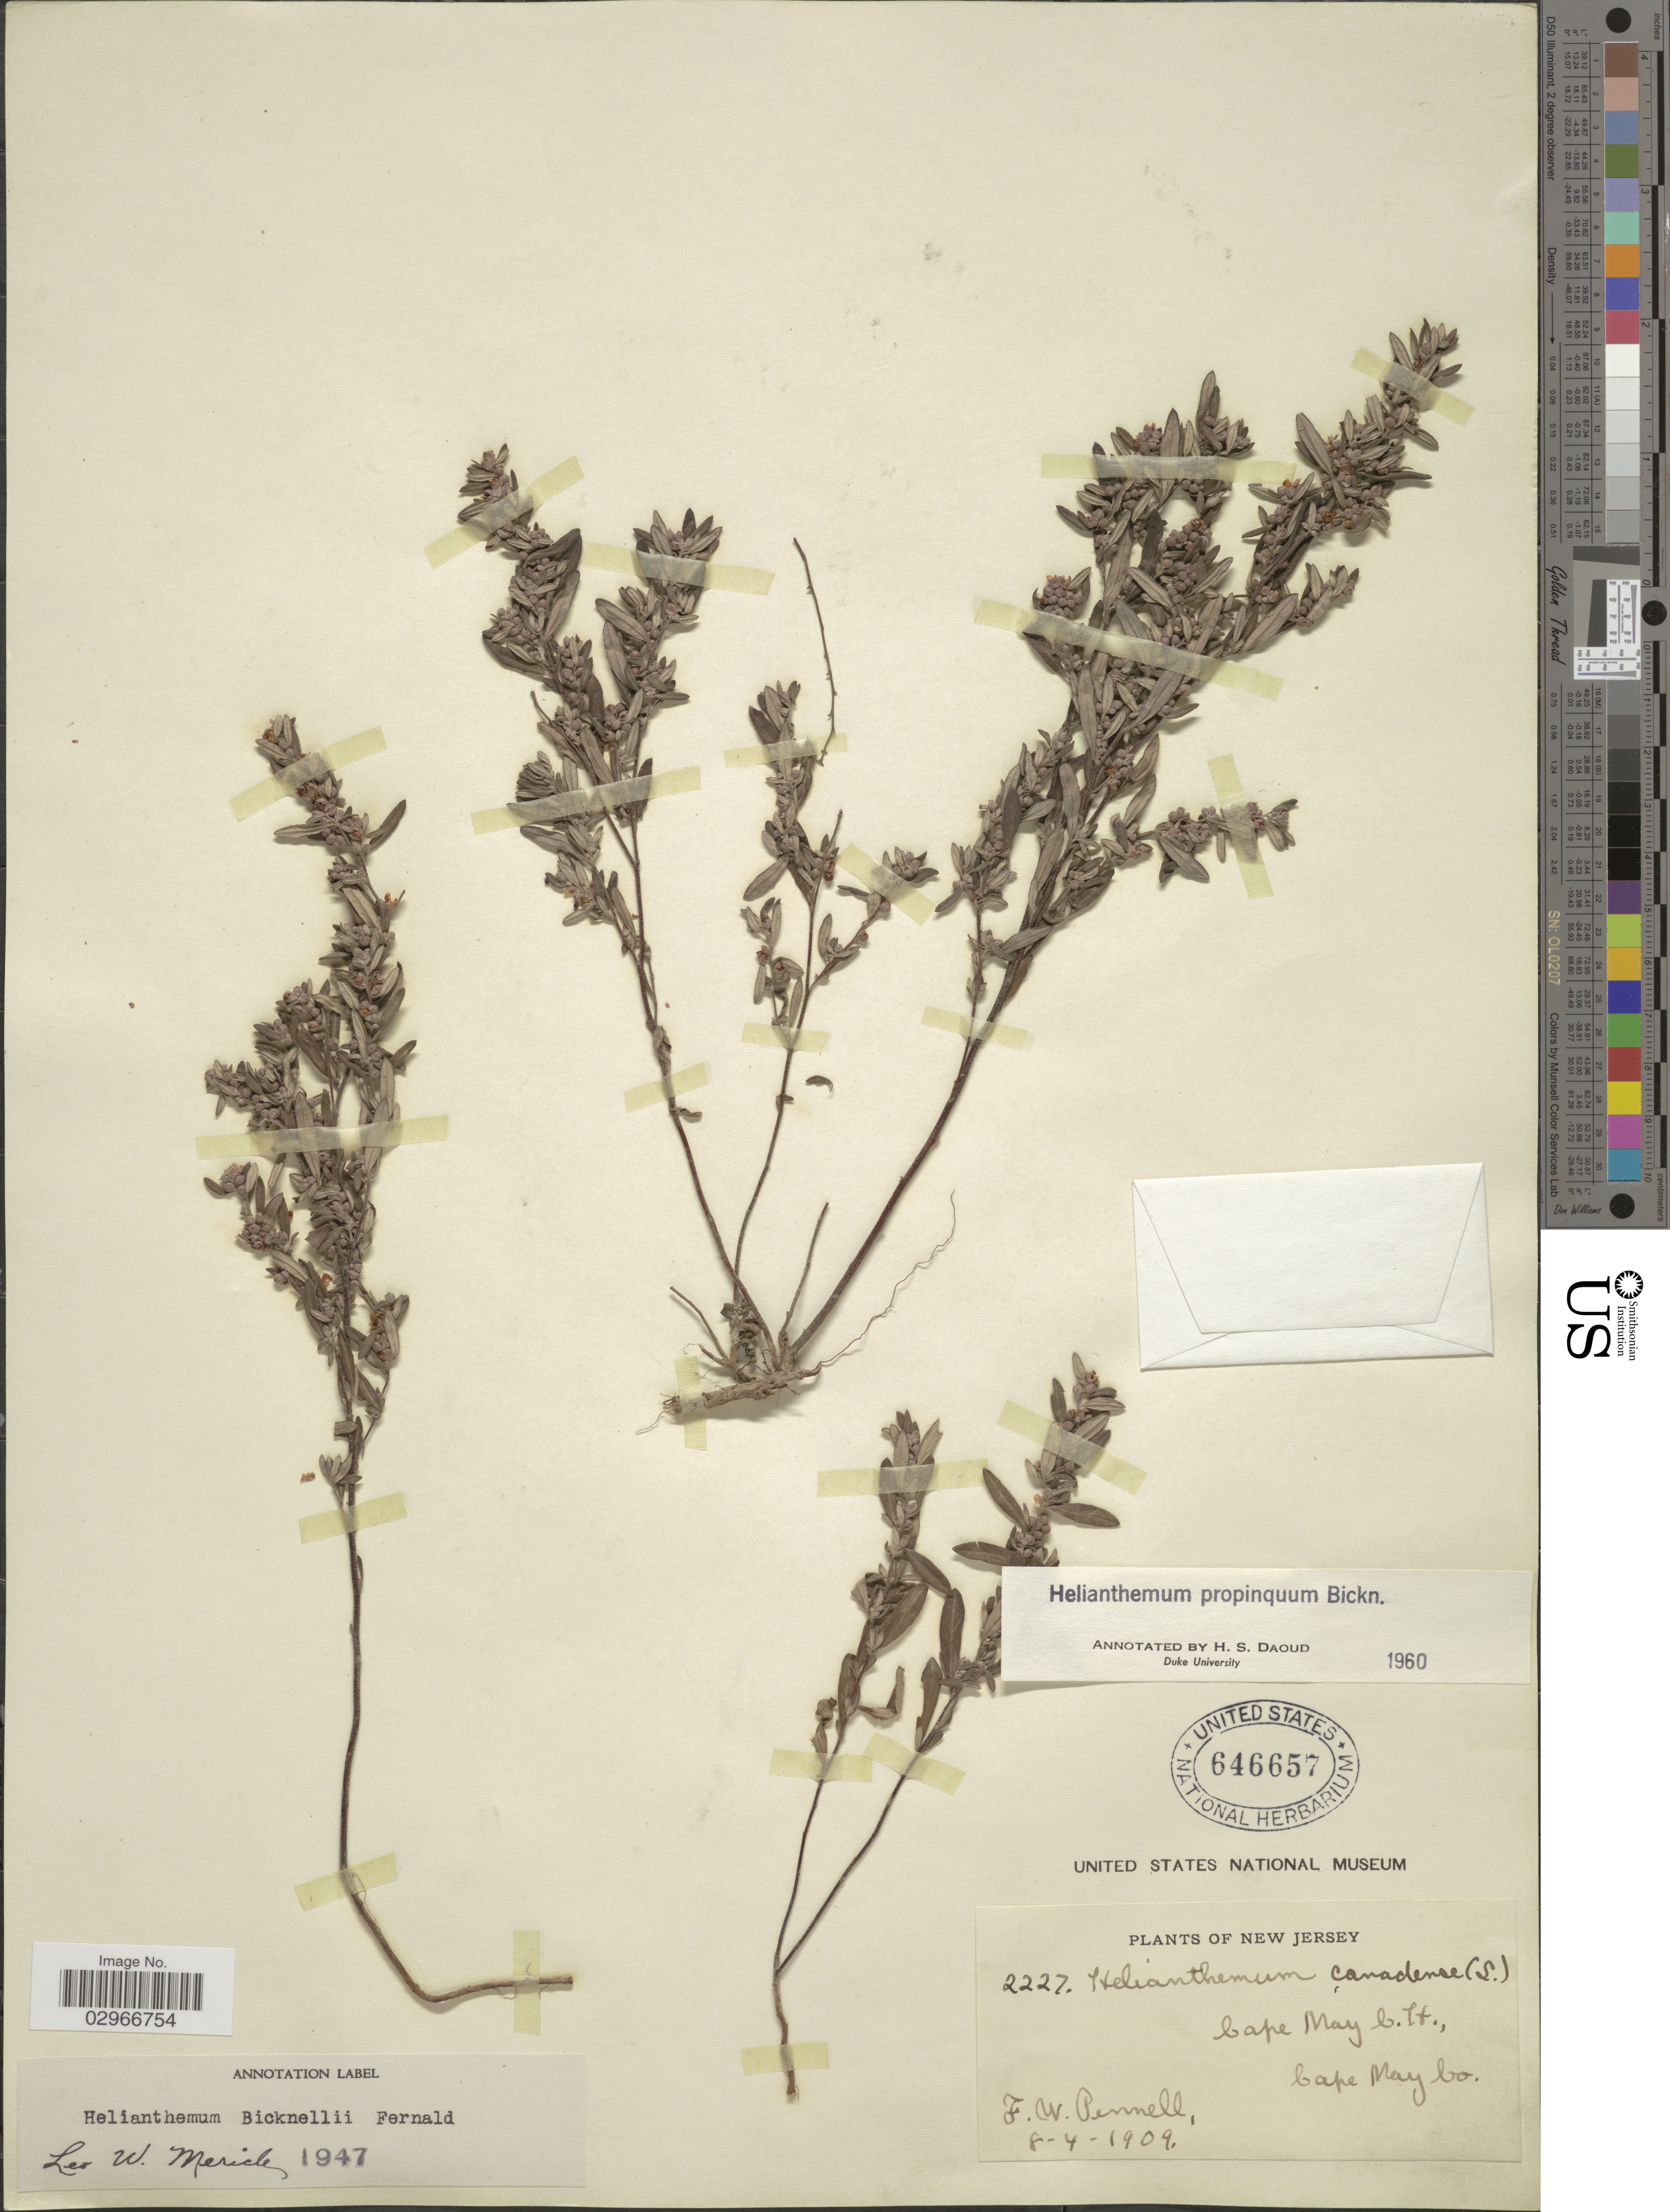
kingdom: Plantae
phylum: Tracheophyta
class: Magnoliopsida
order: Malvales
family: Cistaceae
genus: Helianthemum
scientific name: Helianthemum propinquum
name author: E.P. Bicknell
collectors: F. W. Pennell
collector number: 2227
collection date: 1909-08-04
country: United States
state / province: New Jersey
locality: Cape May C.H., Cape May Co.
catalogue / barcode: US 646657